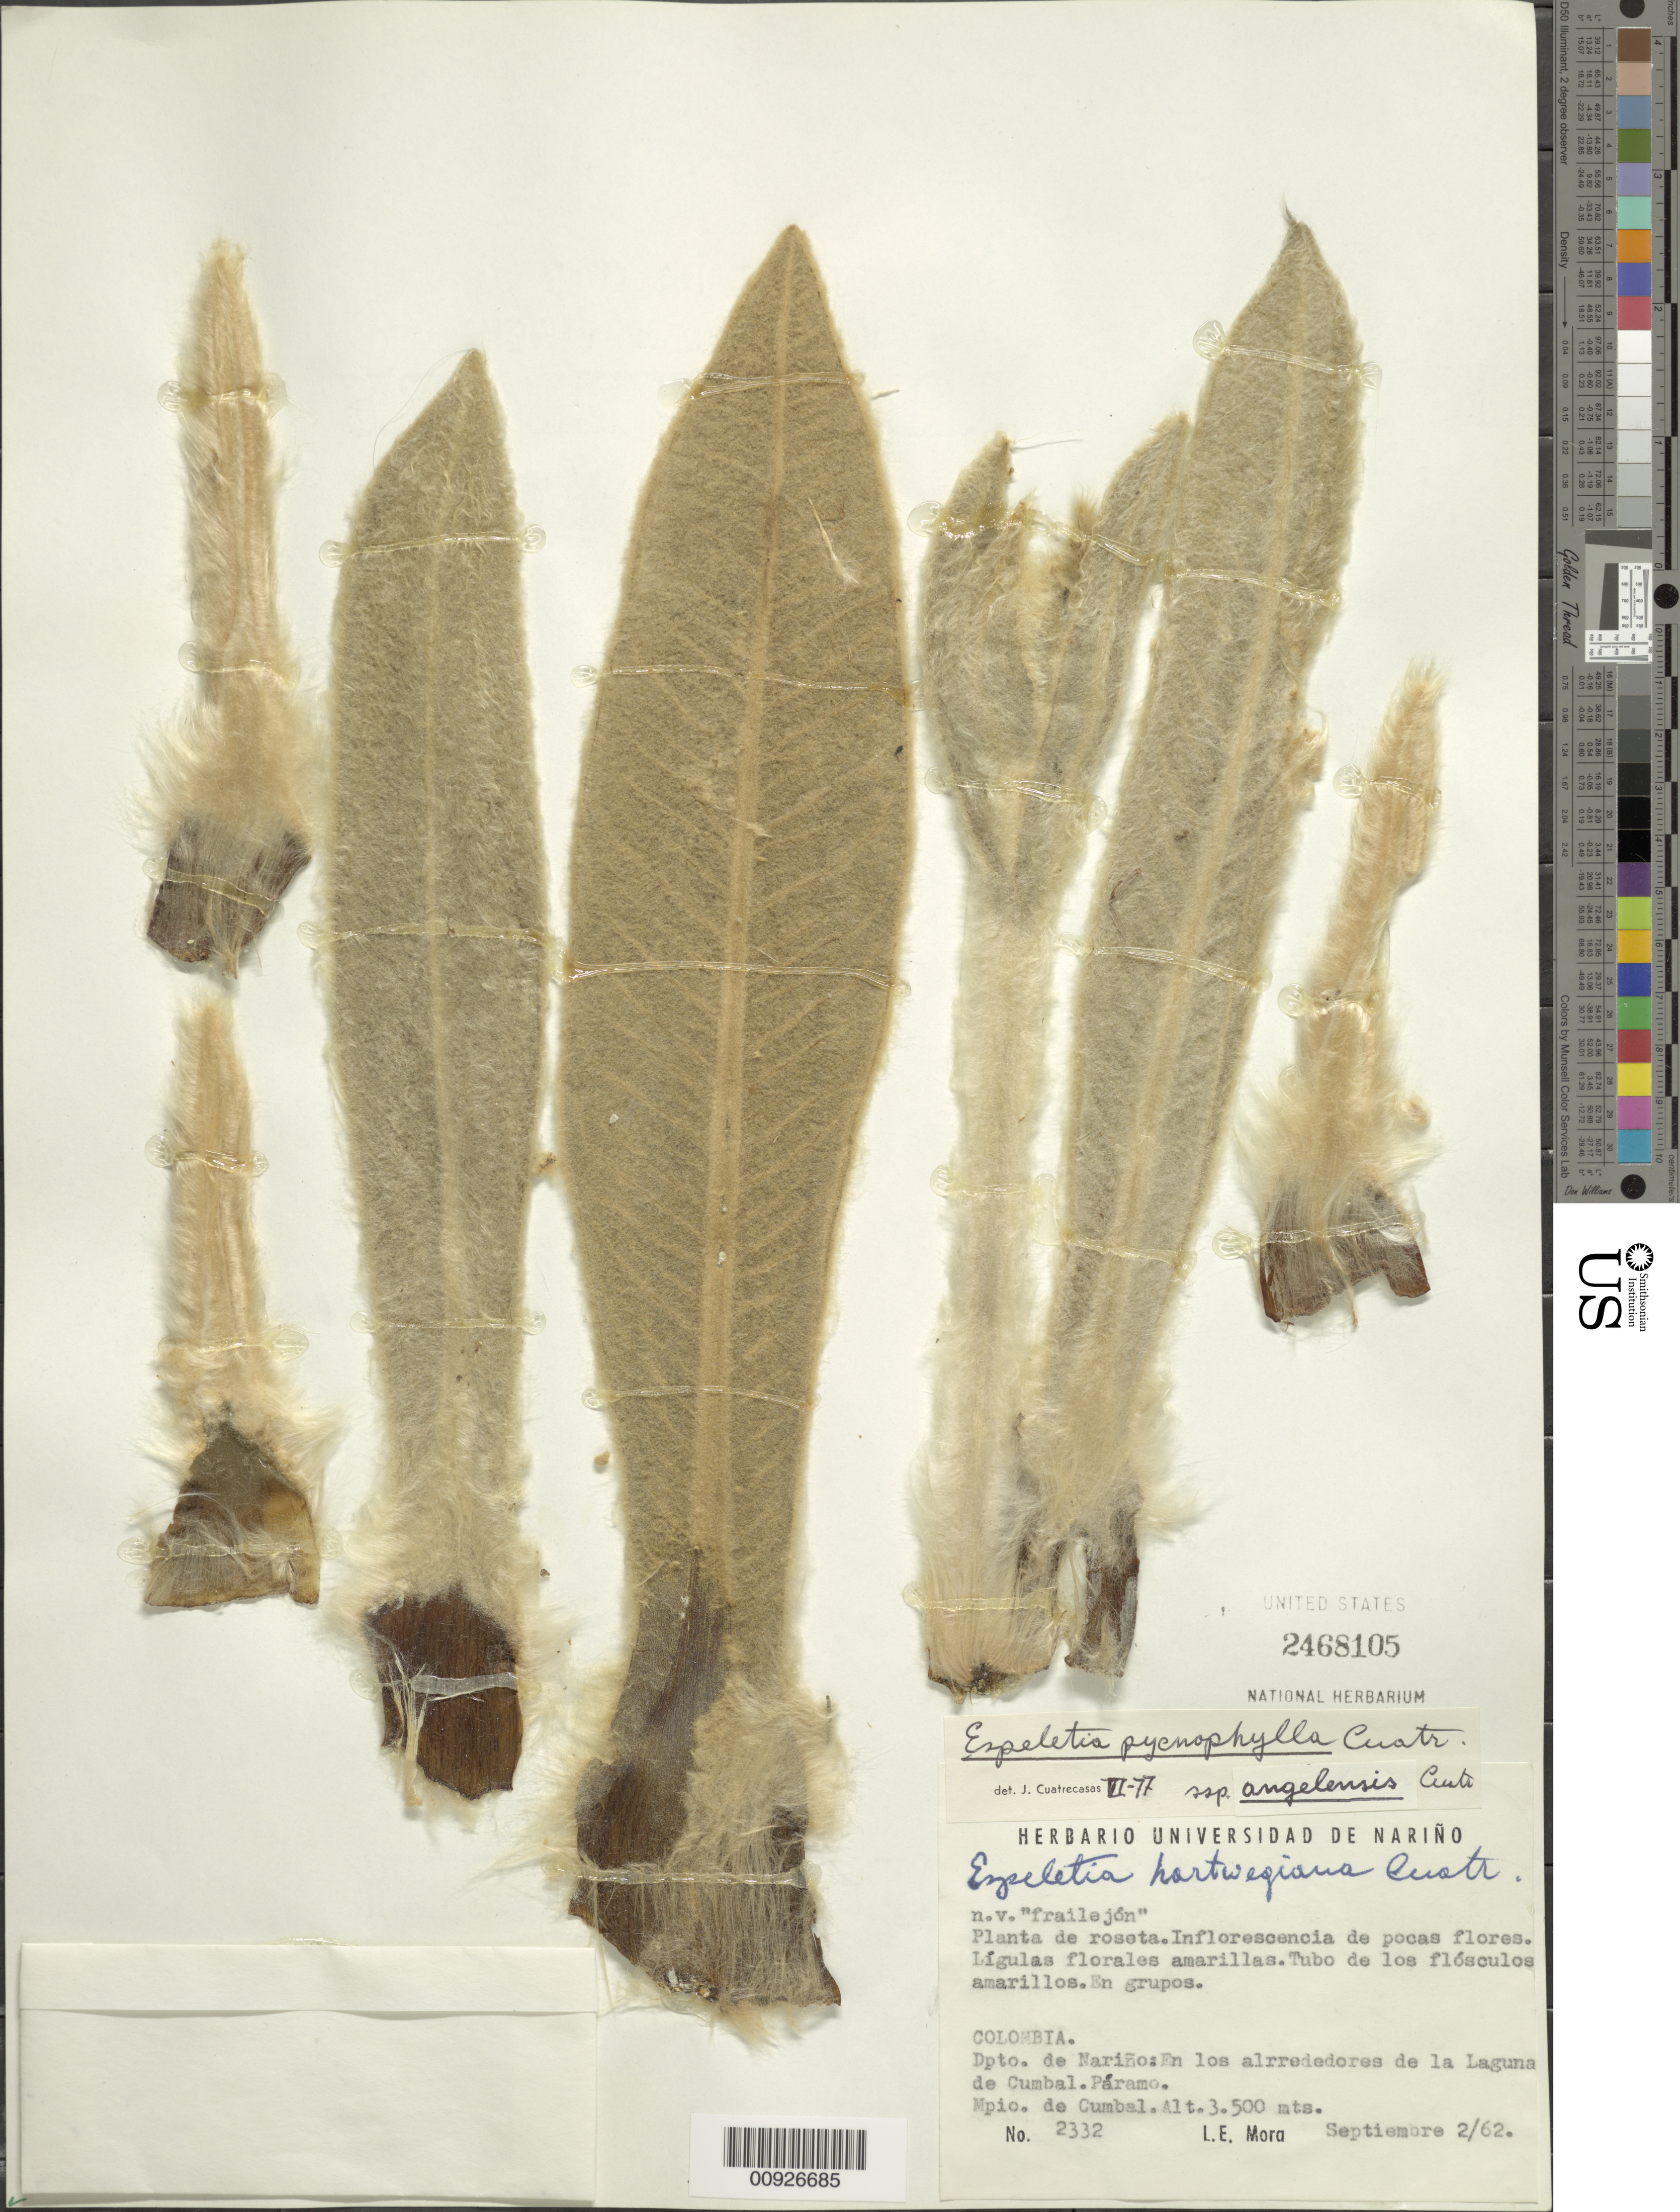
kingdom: Plantae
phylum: Tracheophyta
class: Magnoliopsida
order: Asterales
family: Asteraceae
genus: Espeletia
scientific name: Espeletia pycnophylla subsp. angelensis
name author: Cuatrec.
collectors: L. E. Mora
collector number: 2332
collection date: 1962-09-02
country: Colombia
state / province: Nariño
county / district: M. Cumbal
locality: En los alrededores de la Laguna de Cumbal.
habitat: Páramo.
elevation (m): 3500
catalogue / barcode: US 2468105